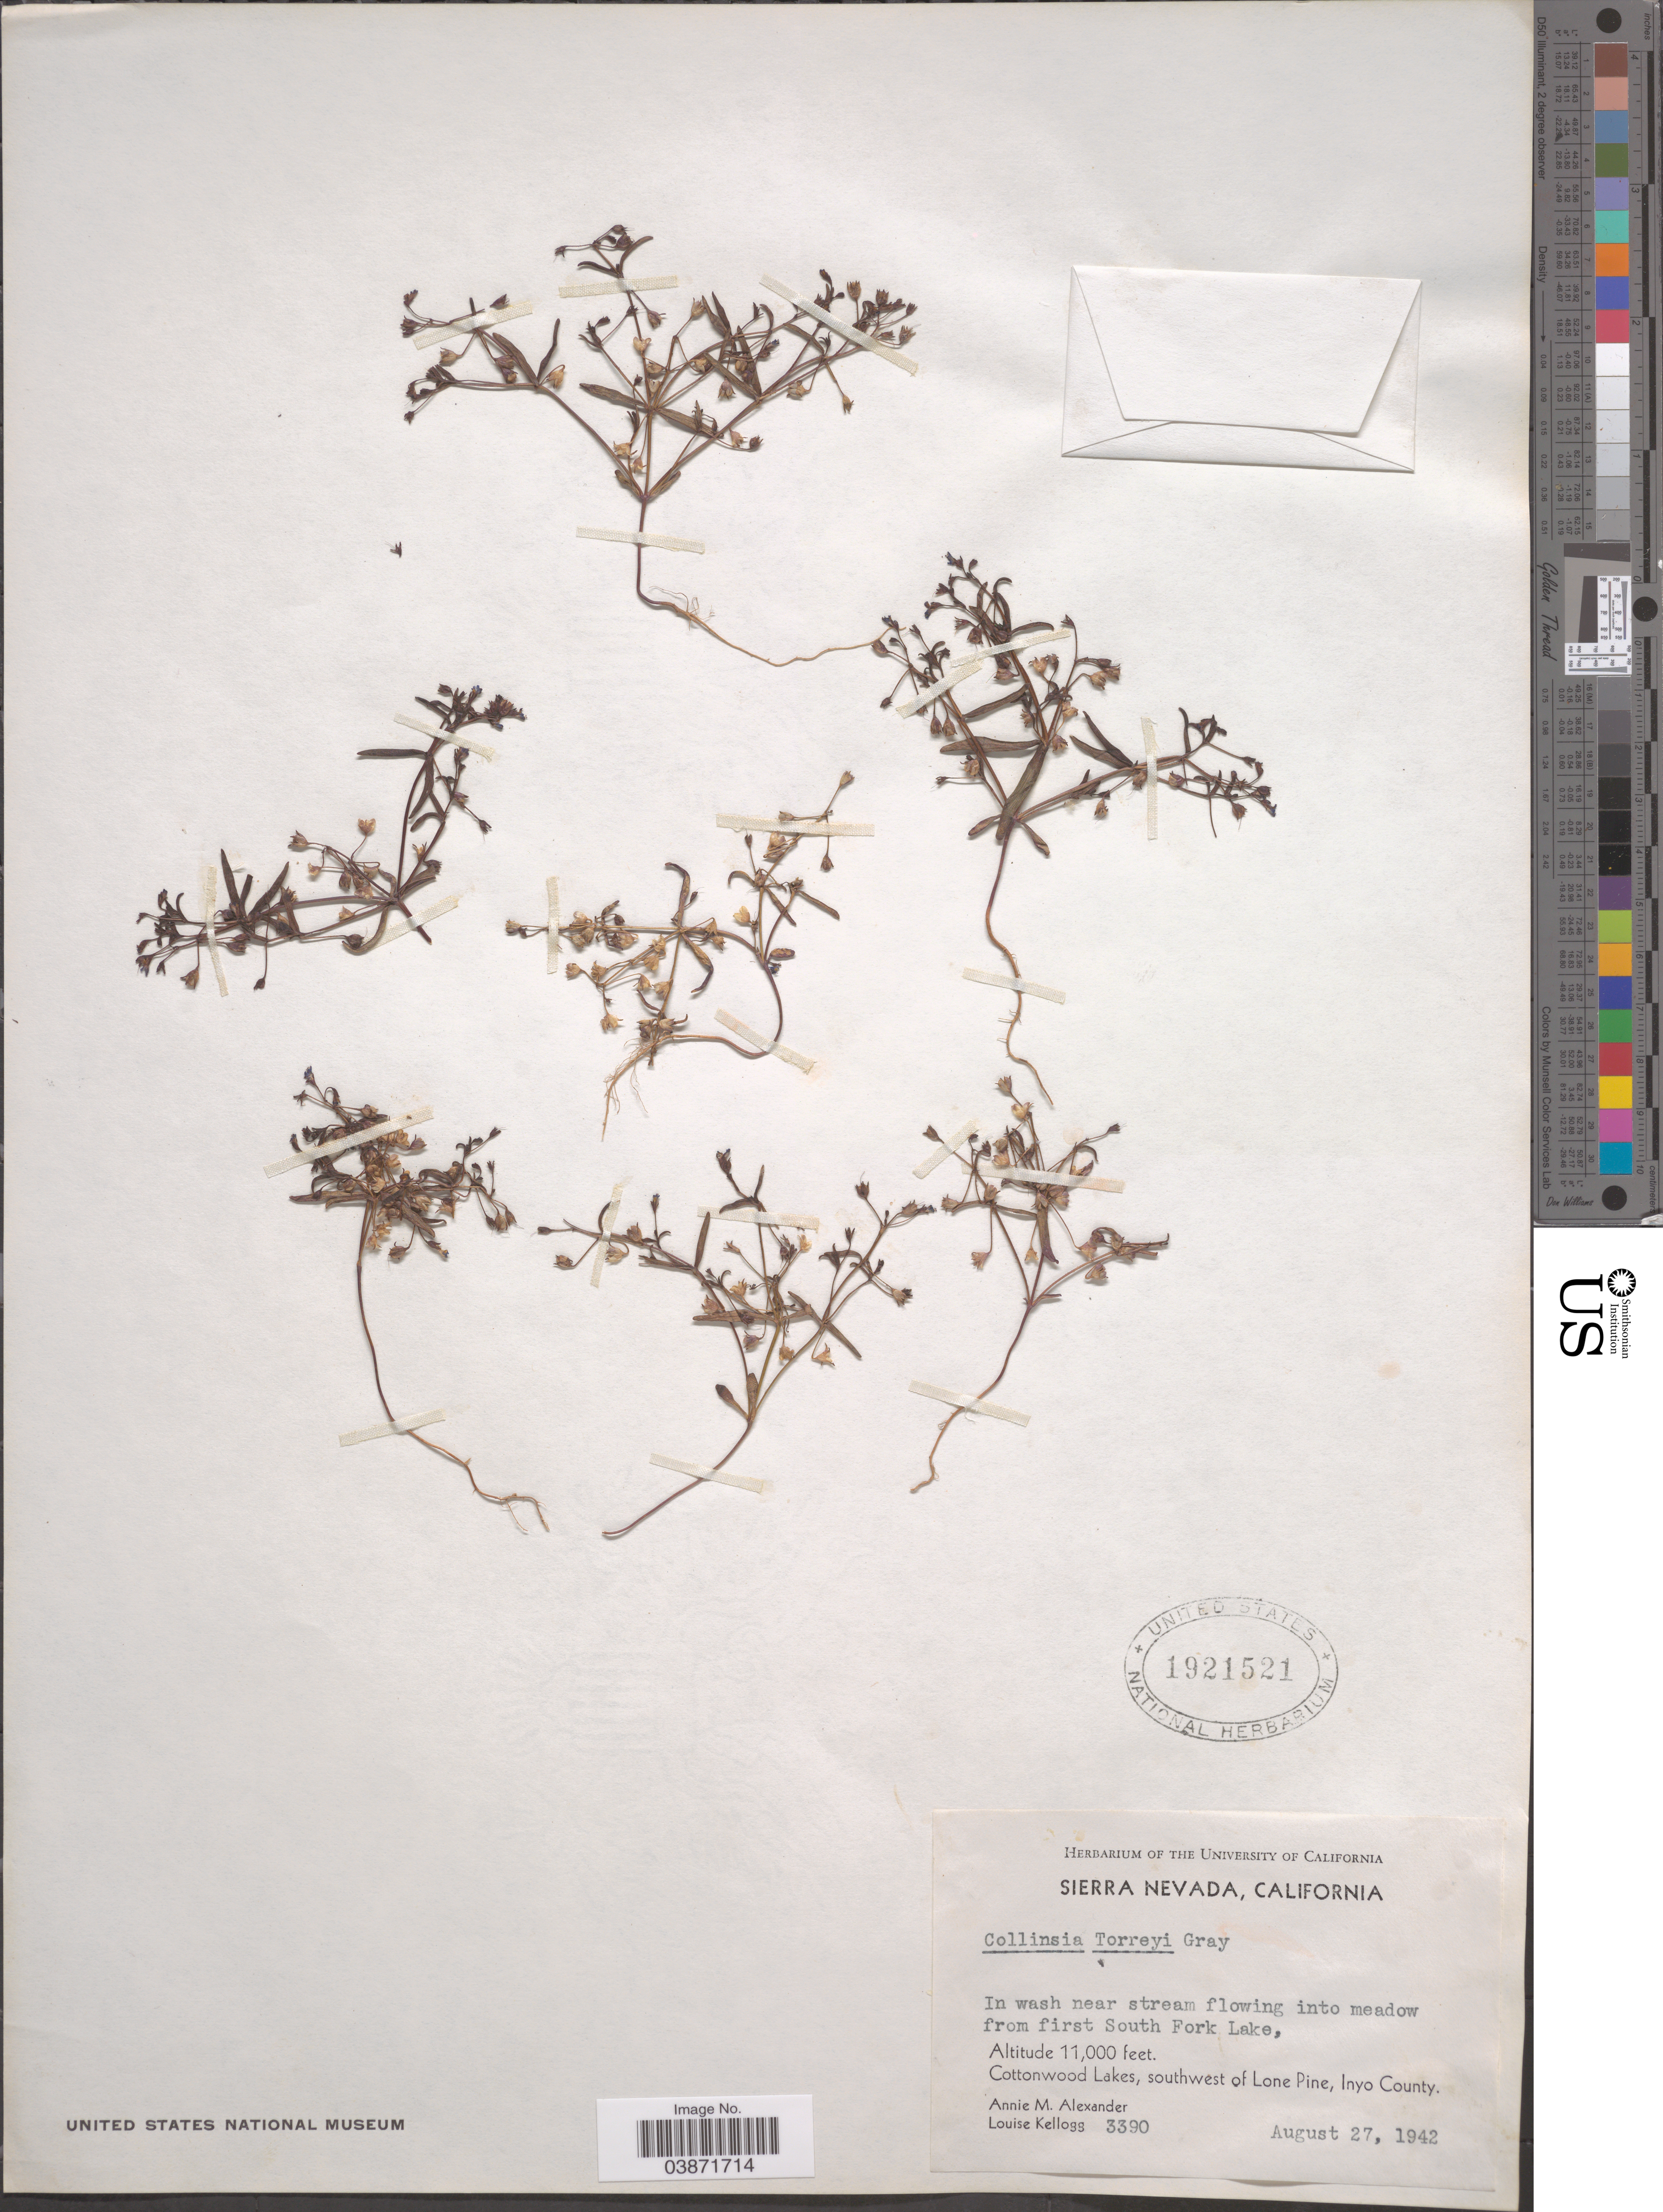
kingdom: Plantae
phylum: Tracheophyta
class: Magnoliopsida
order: Lamiales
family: Plantaginaceae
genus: Collinsia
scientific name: Collinsia torreyi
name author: A. Gray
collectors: A. M. Alexander & L. Kellogg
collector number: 3390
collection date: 1942-08-27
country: United States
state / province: California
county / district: Inyo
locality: Sierra Nevada. In wash near stream flowing into meadow from first South Fork Lake. Cottonwood Lakes, southwest of Lone Pine. Inyo County.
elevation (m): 3353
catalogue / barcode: US 1921521